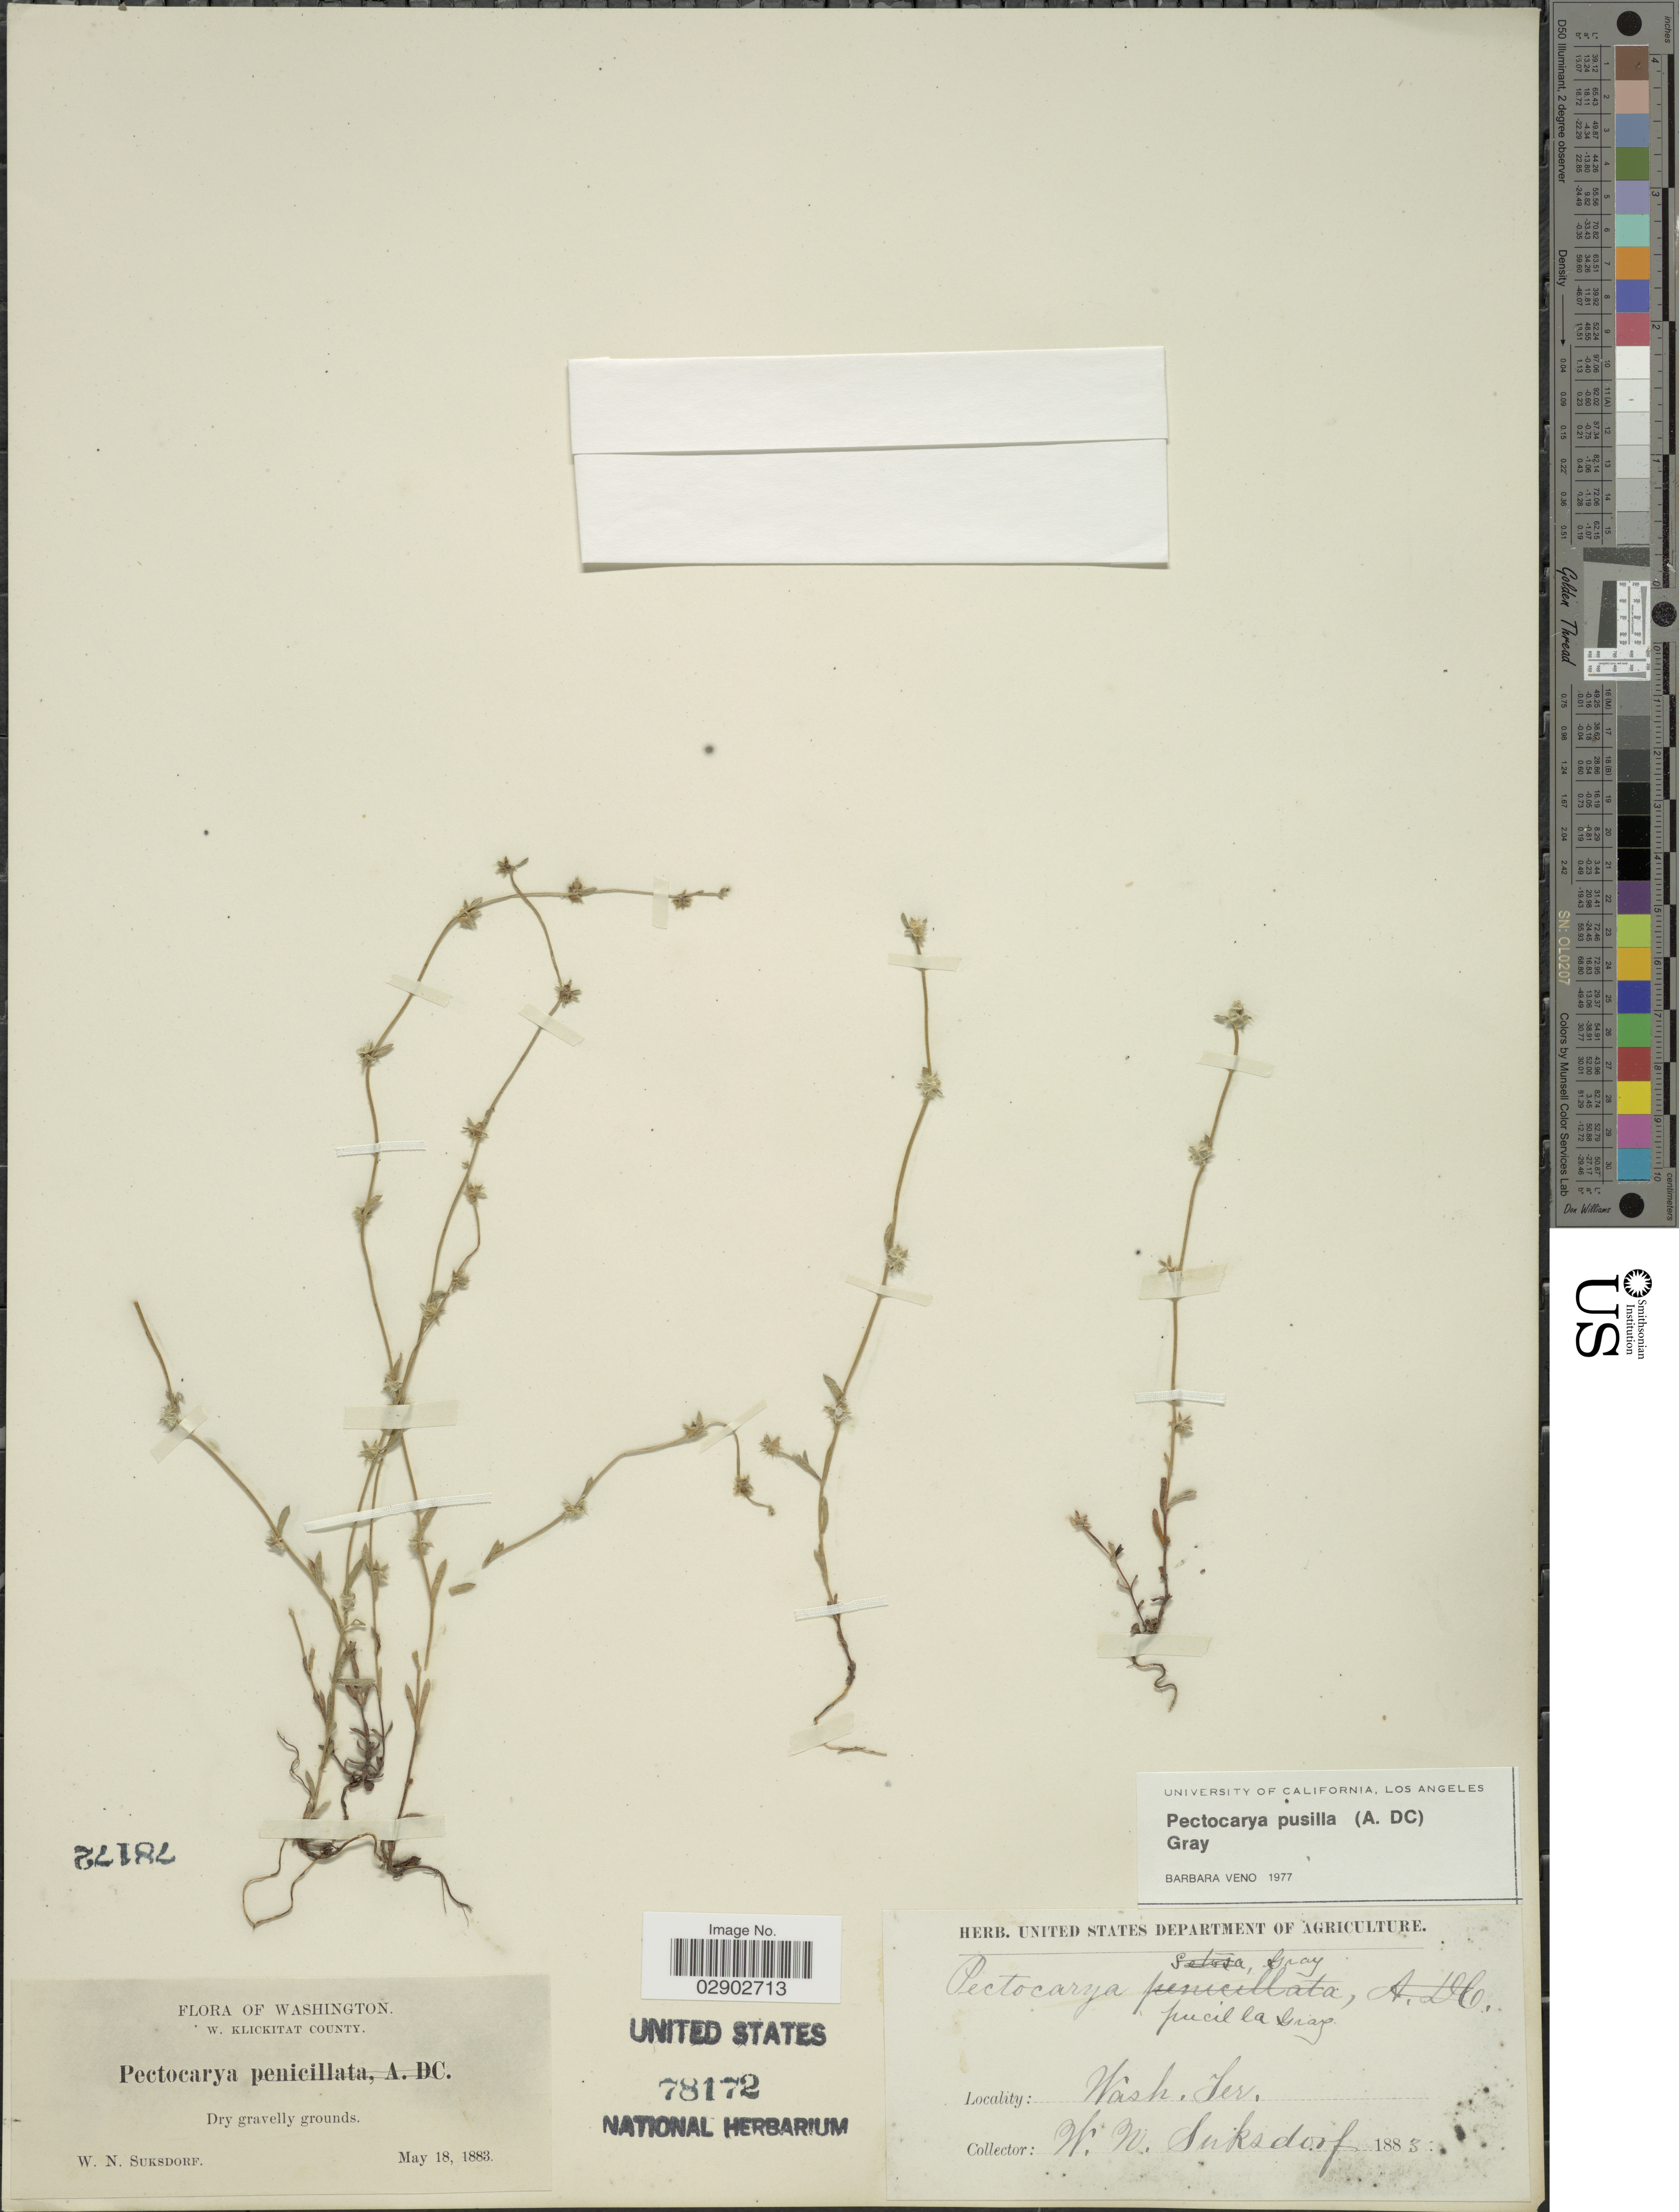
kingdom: Plantae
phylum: Tracheophyta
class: Magnoliopsida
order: Boraginales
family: Boraginaceae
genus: Pectocarya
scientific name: Pectocarya pusilla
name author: (A. DC.) A. Gray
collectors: W. N. Suksdorf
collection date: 1883-05-18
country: United States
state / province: Washington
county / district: Klickitat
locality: W. Klickitat County. Wash Ter.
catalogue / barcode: US 78172